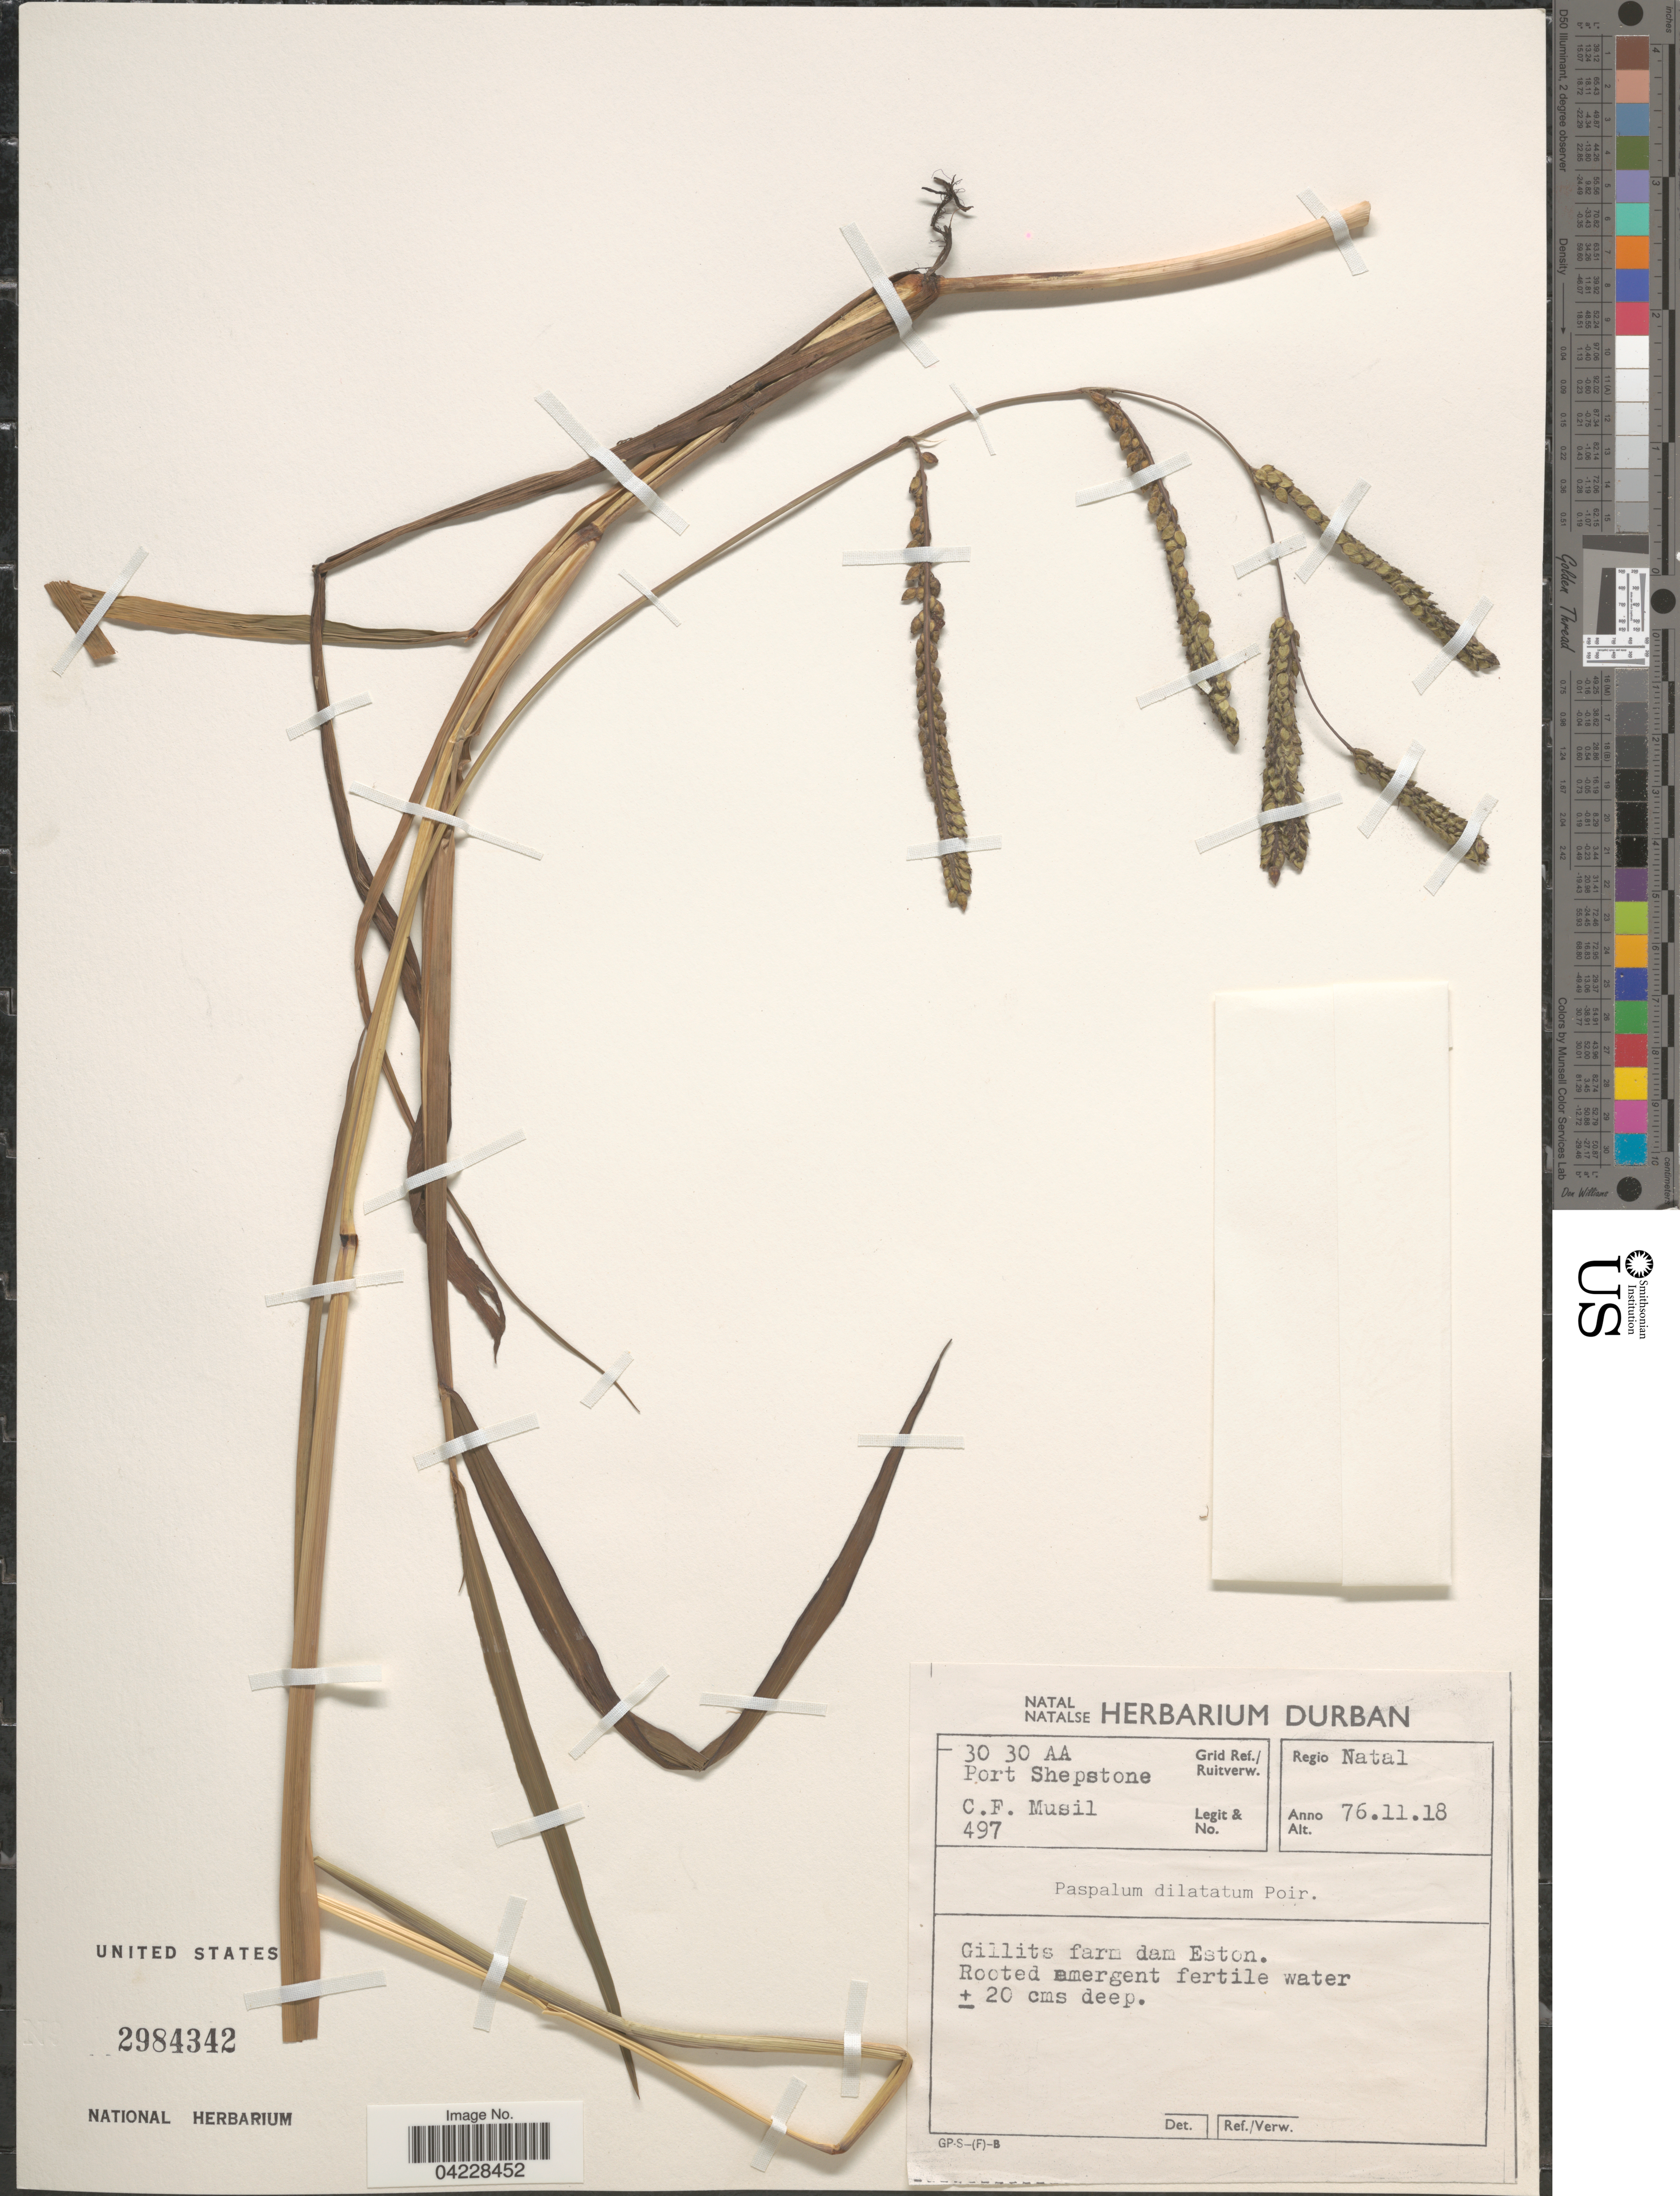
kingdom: Plantae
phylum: Tracheophyta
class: Liliopsida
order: Poales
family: Poaceae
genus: Paspalum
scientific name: Paspalum dilatatum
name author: Poir.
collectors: C. Musil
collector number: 497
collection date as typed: Transcribed d/m/y: 18/11/76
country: South Africa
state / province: KwaZulu-Natal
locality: Grid Ref./ Ruitverw. 30 30 AA. Port Shepstone. Regio Natal. Gillits farm dam Eston.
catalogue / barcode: US 2984342